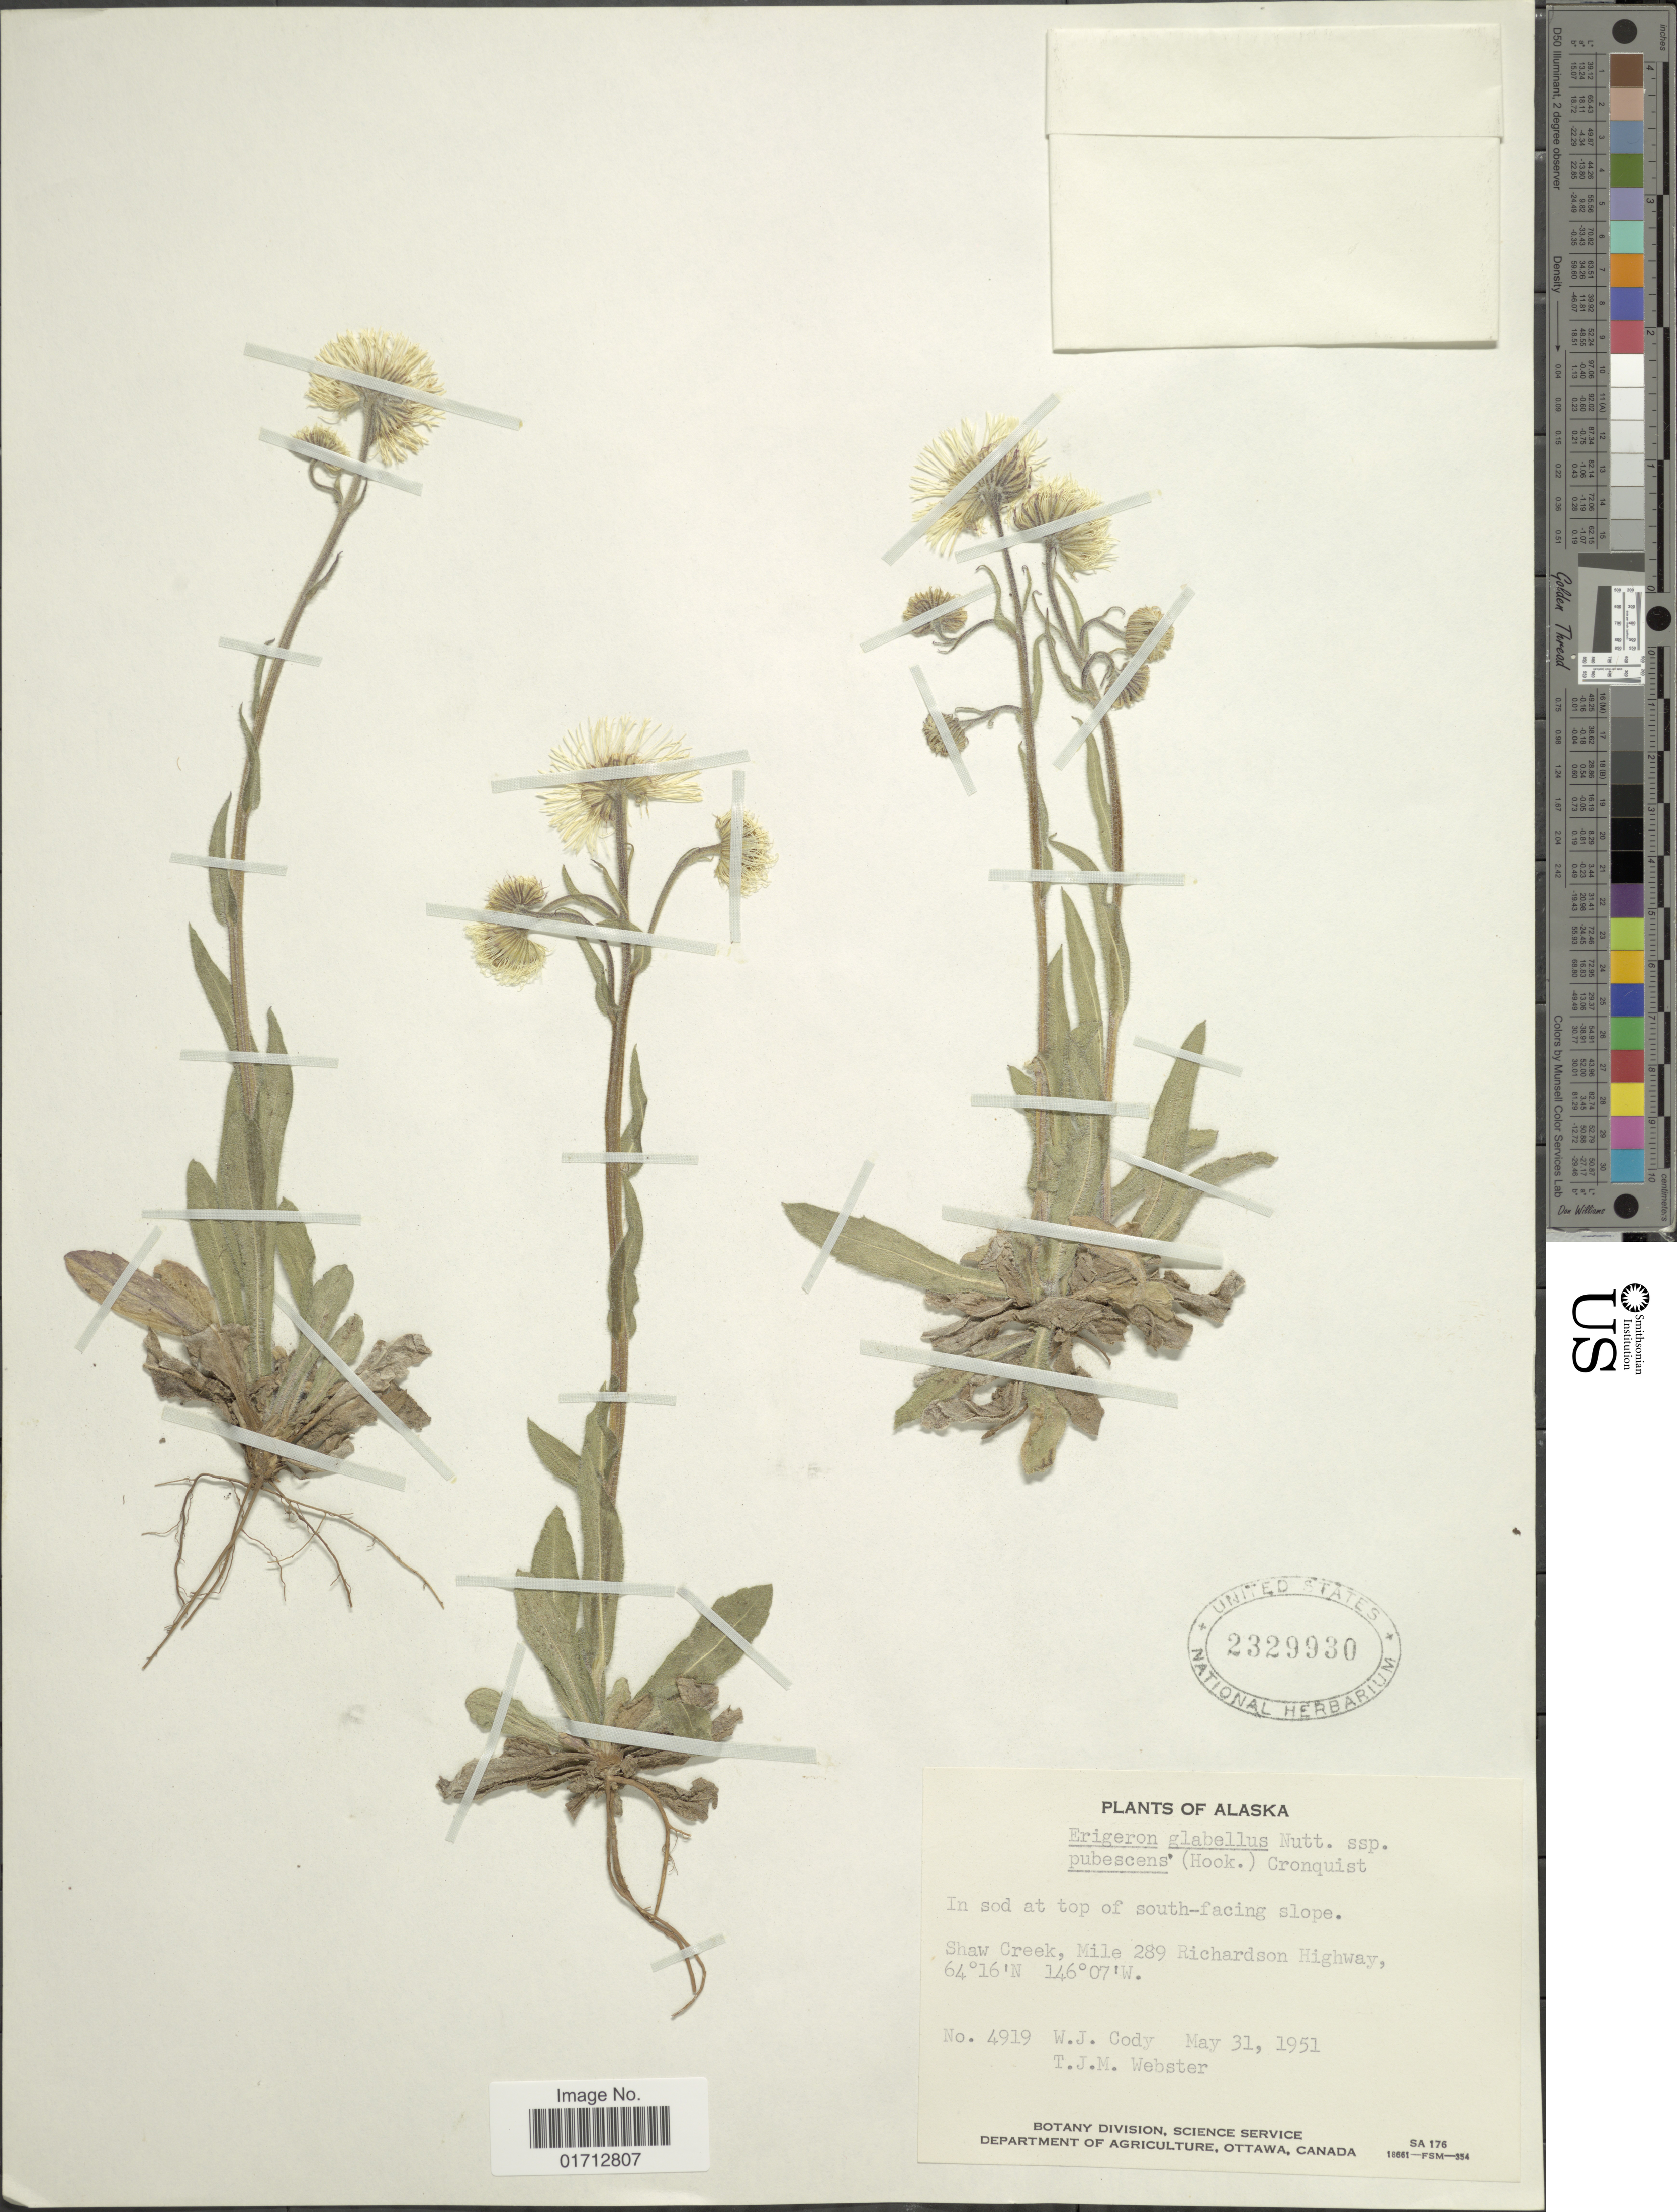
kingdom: Plantae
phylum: Tracheophyta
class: Magnoliopsida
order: Asterales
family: Asteraceae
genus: Erigeron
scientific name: Erigeron glabellus subsp. pubescens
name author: (Hook.) Cronq.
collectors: W. Cody & T. J. Webster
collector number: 4919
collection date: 1951-05-31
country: United States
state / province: Alaska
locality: Shaw Creek, Mile 289 Richardson Highway.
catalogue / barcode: US 2329930